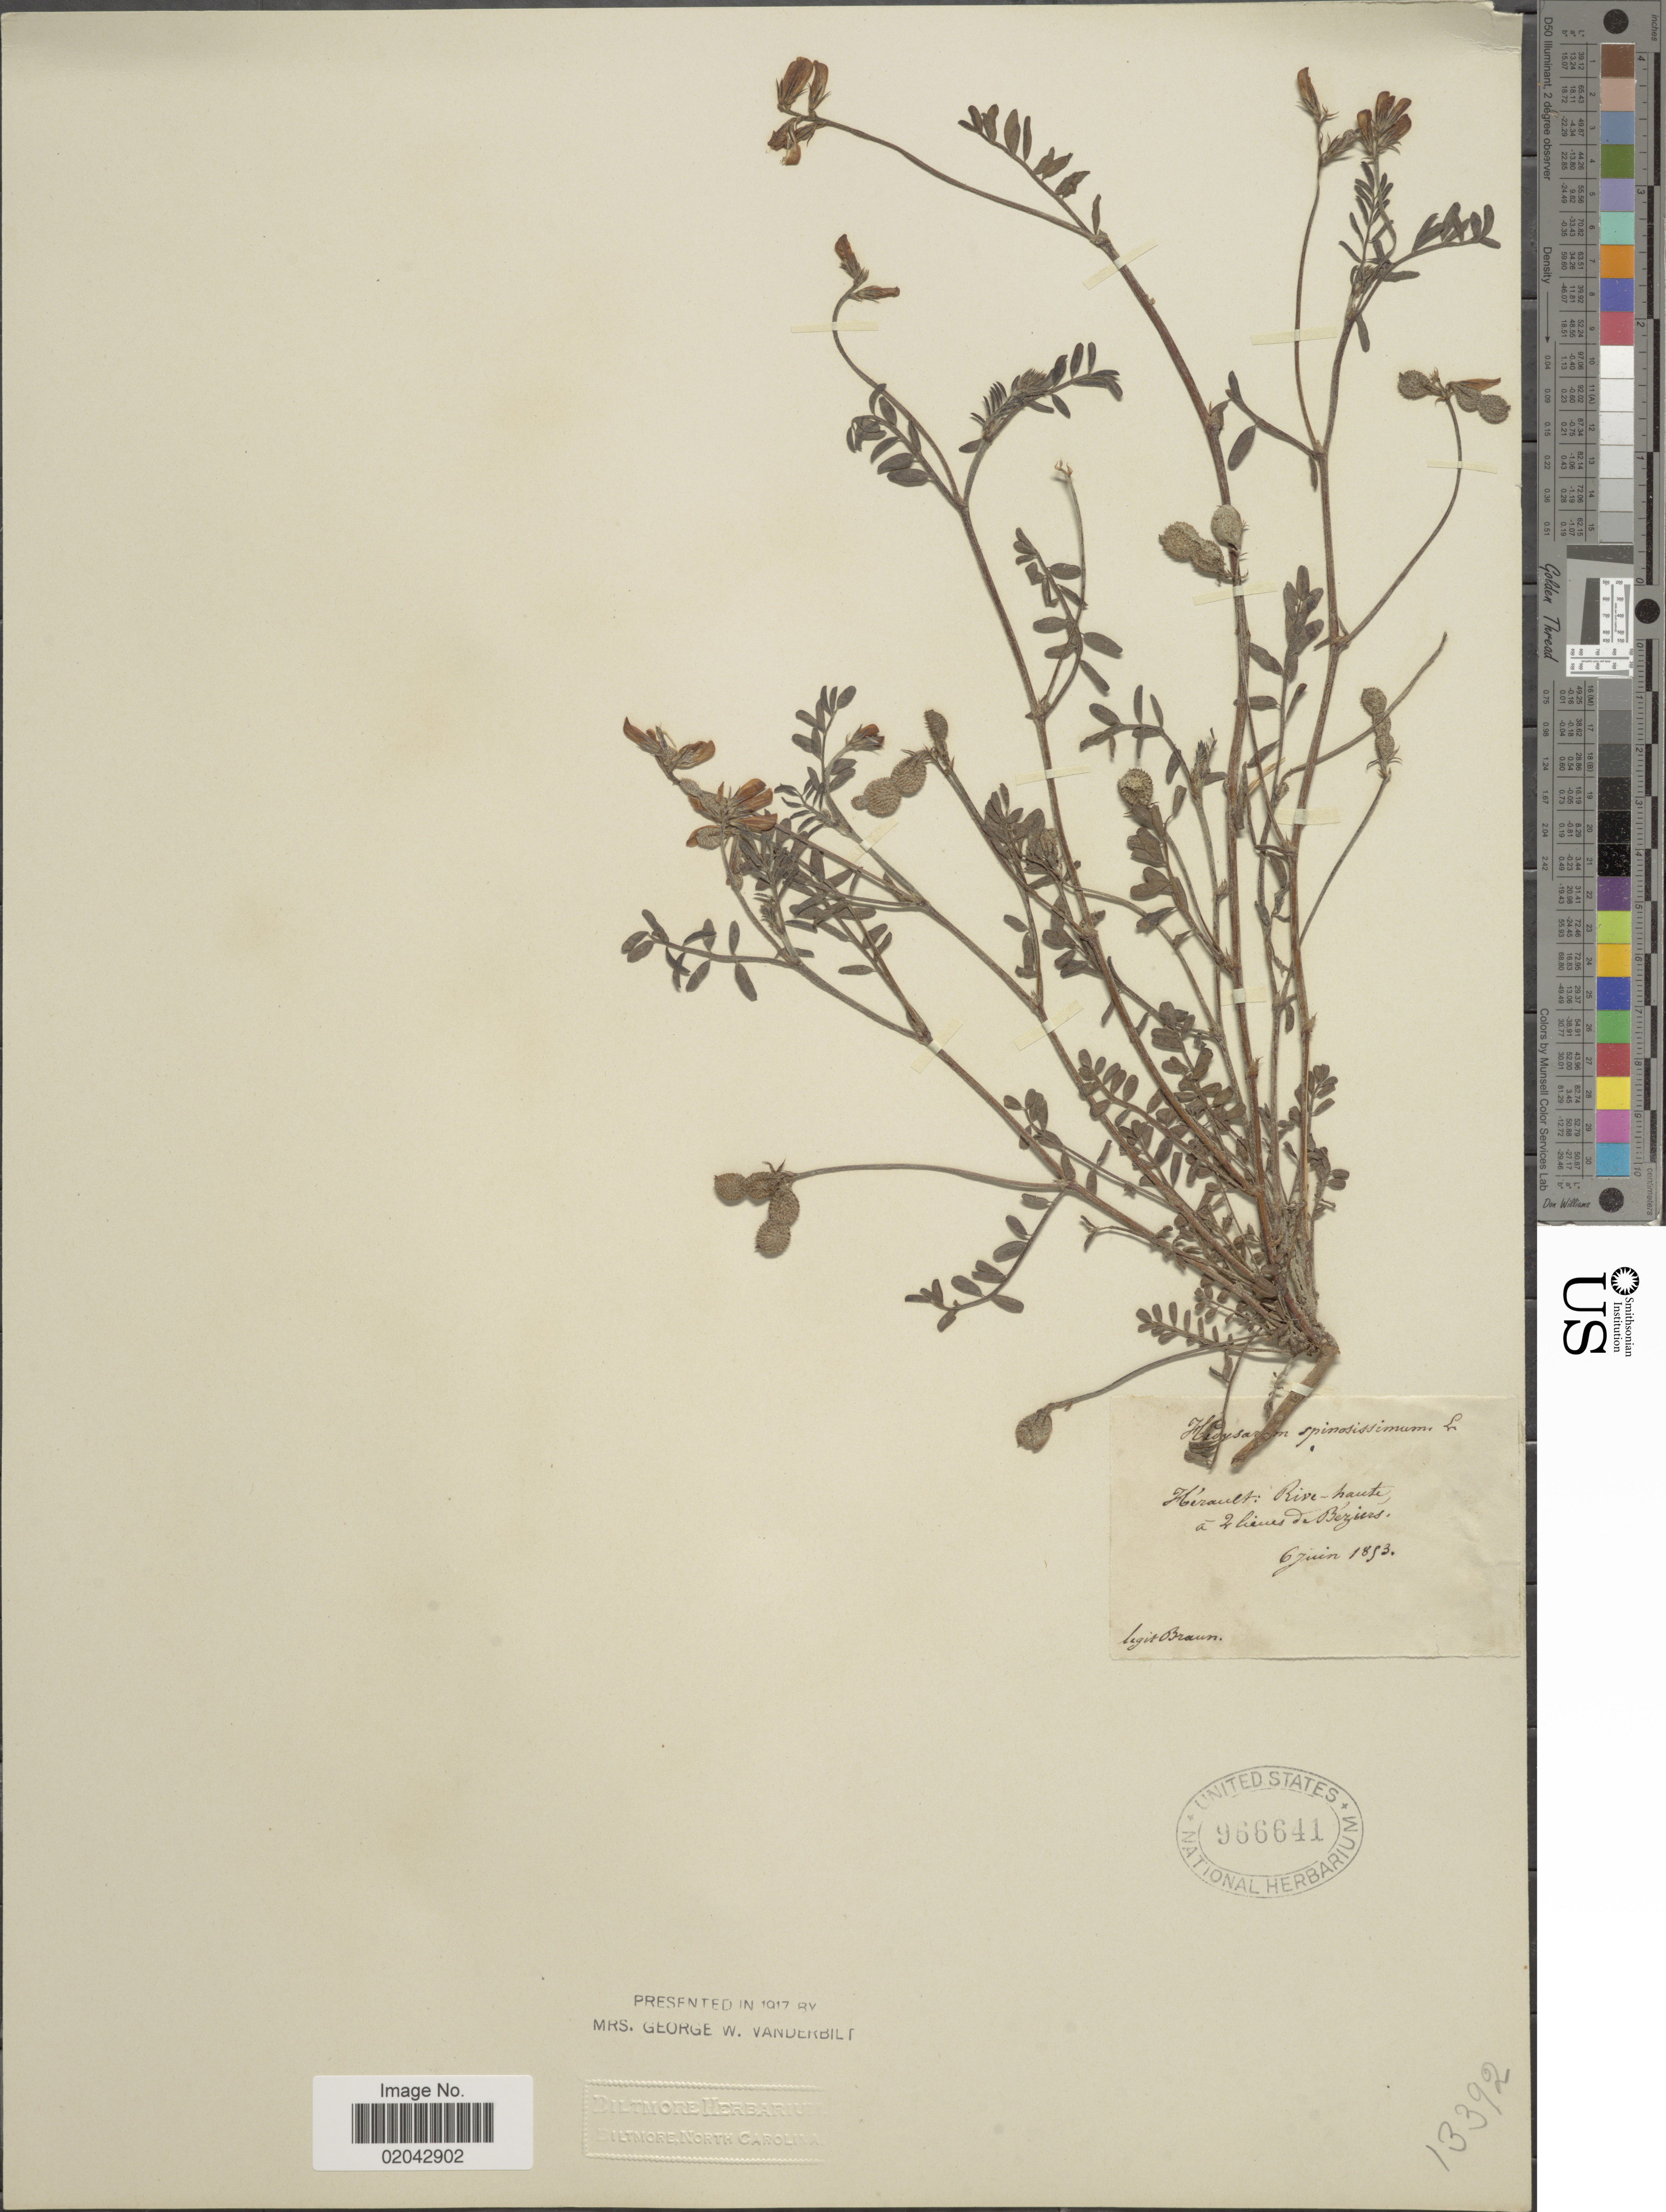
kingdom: Plantae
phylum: Tracheophyta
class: Magnoliopsida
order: Fabales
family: Fabaceae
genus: Hedysarum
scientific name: Hedysarum capitatum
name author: Burm. f.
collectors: Braun, --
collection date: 1893-06-06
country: France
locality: Herault: Rive-haute a 2 kms de Beziers8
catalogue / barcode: US 966641